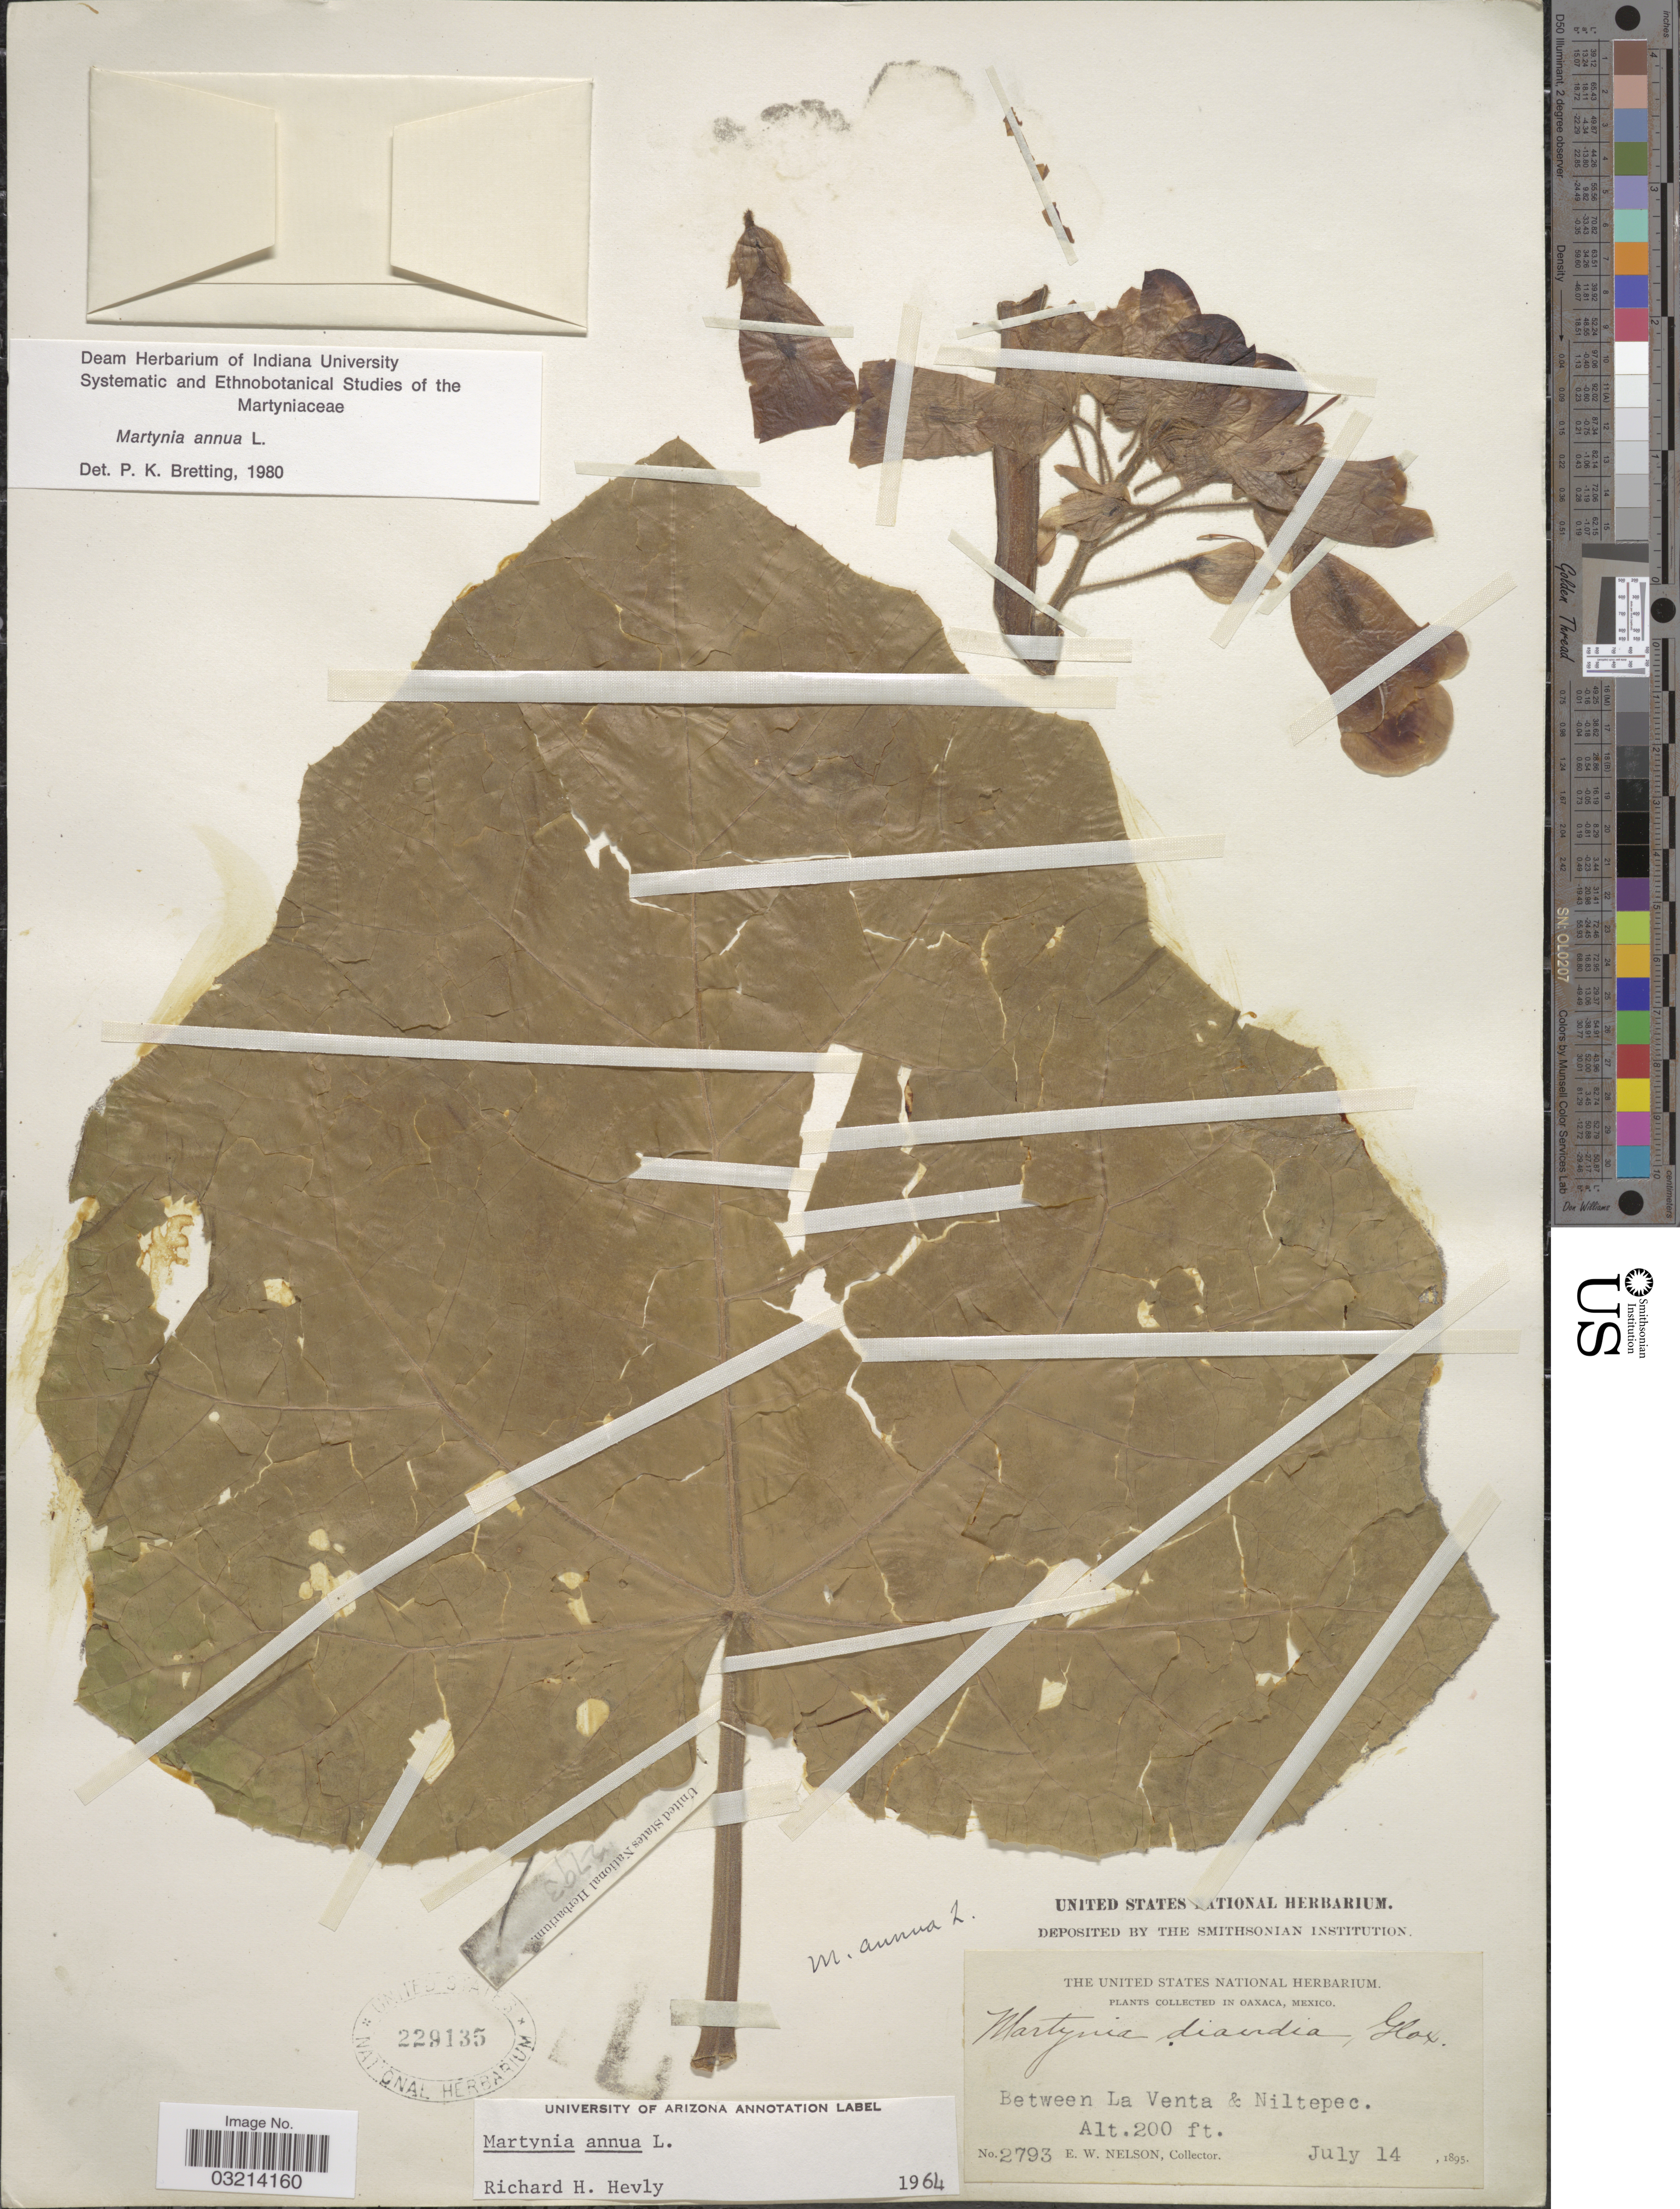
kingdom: Plantae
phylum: Tracheophyta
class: Magnoliopsida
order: Lamiales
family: Martyniaceae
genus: Martynia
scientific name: Martynia annua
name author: L.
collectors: E. W. Nelson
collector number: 2793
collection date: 1895-07-14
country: Mexico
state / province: Oaxaca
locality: Between La Venta & Niltepec.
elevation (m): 61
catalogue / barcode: US 229135